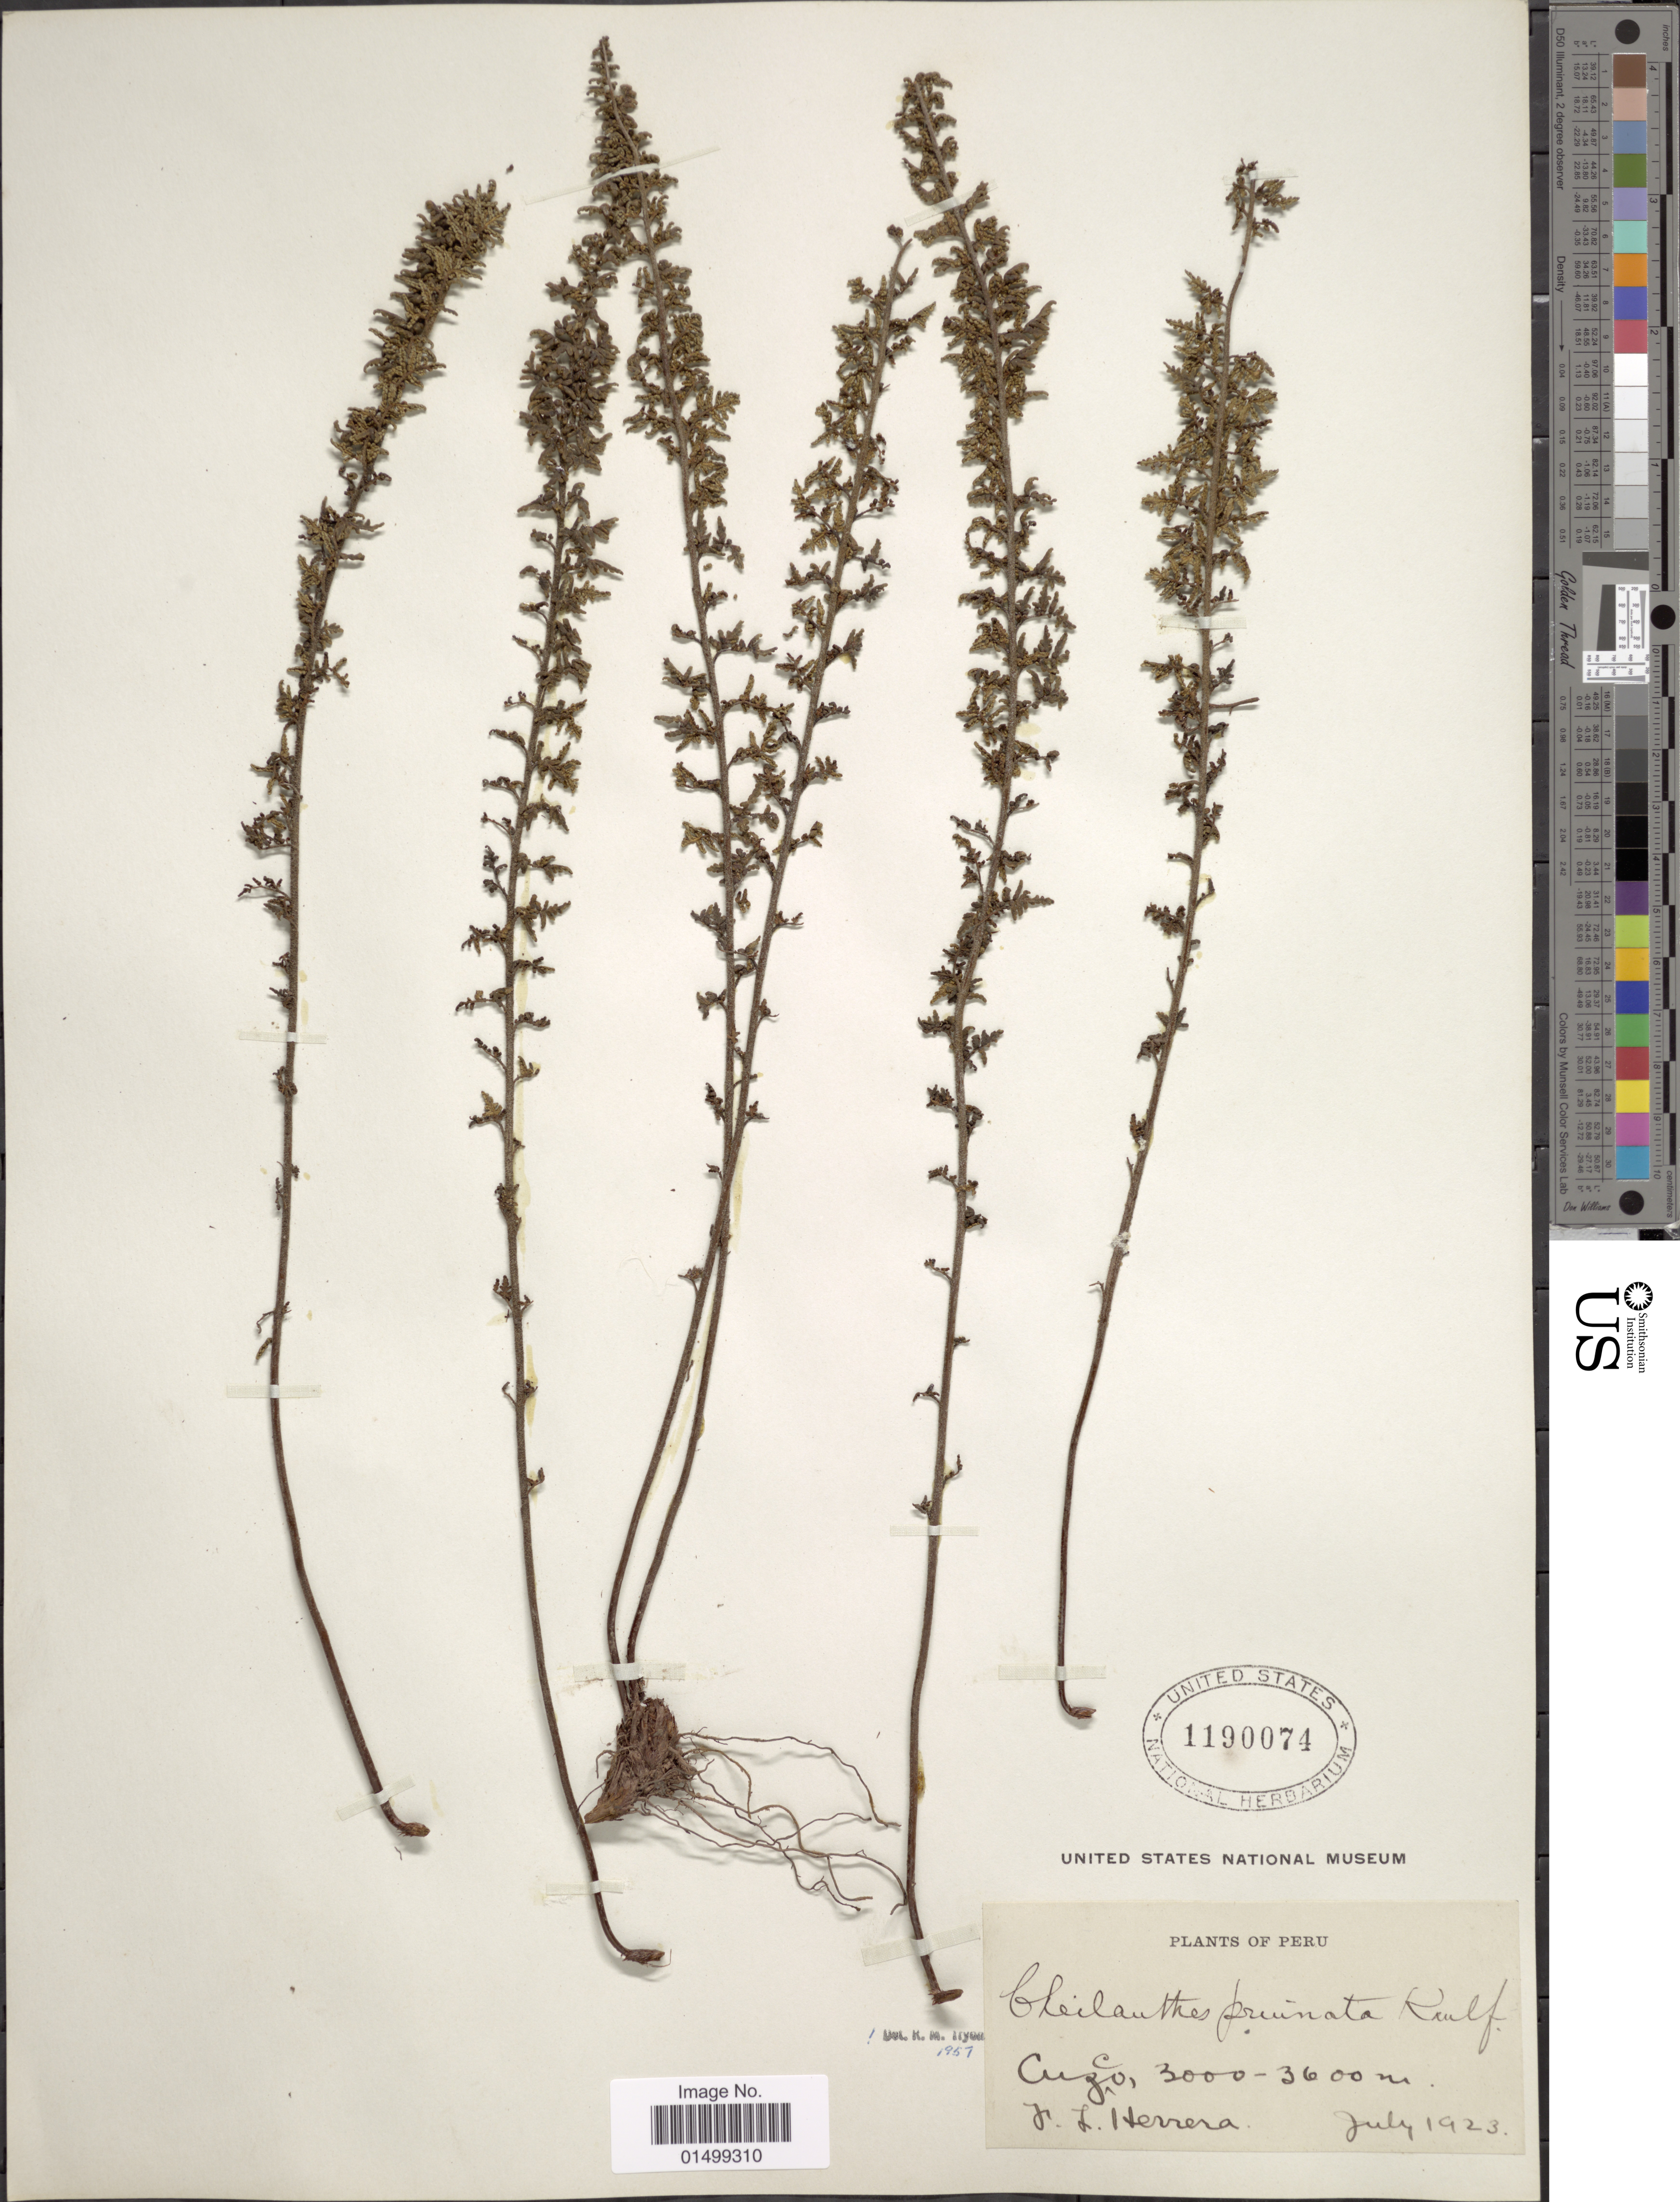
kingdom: Plantae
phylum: Tracheophyta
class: Polypodiopsida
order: Polypodiales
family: Pteridaceae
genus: Cheilanthes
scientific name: Cheilanthes pruinata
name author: Kaulf.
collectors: F. L. Herrera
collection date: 1923-07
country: Peru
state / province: Cusco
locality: Cuzco.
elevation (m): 3000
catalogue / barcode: US 1190074